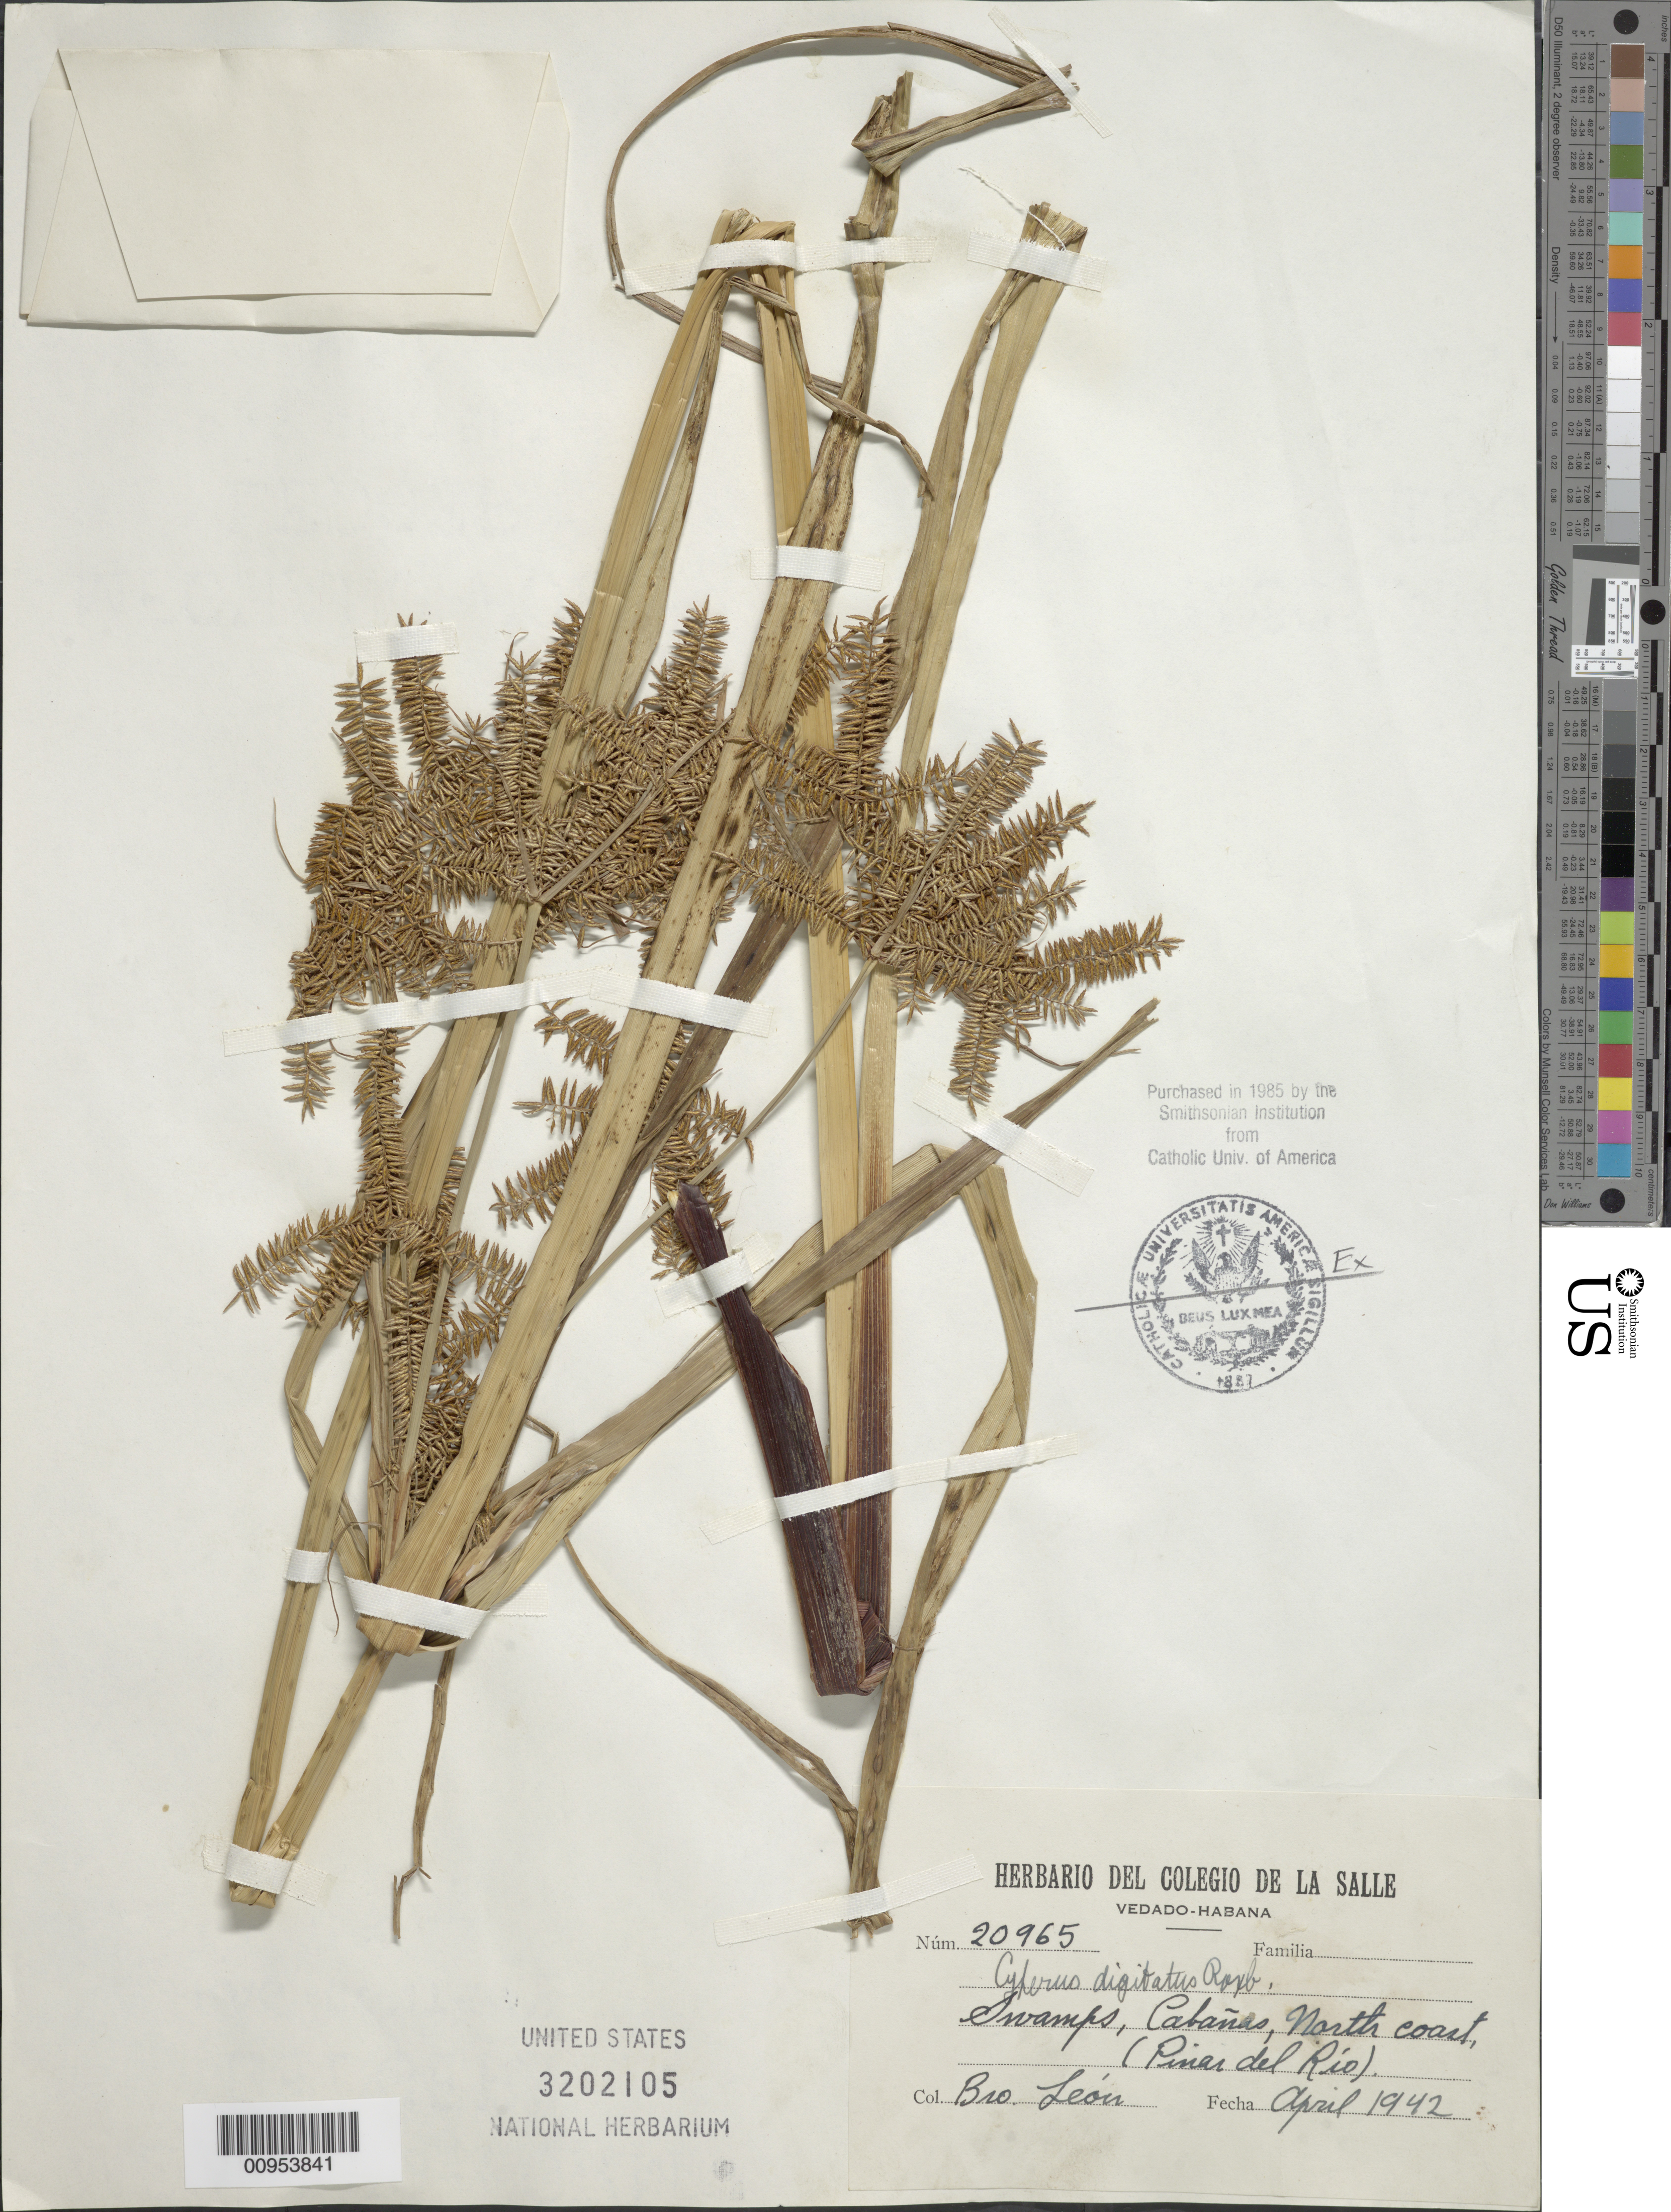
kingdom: Plantae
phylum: Tracheophyta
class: Liliopsida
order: Poales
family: Cyperaceae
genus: Cyperus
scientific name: Cyperus digitatus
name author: Roxb.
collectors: Bro. León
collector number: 20965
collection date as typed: Apr 1942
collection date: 1942-04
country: Cuba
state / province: Pinar del Rio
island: Cuba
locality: Swamps, Cabañas, North coast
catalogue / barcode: US 3202105